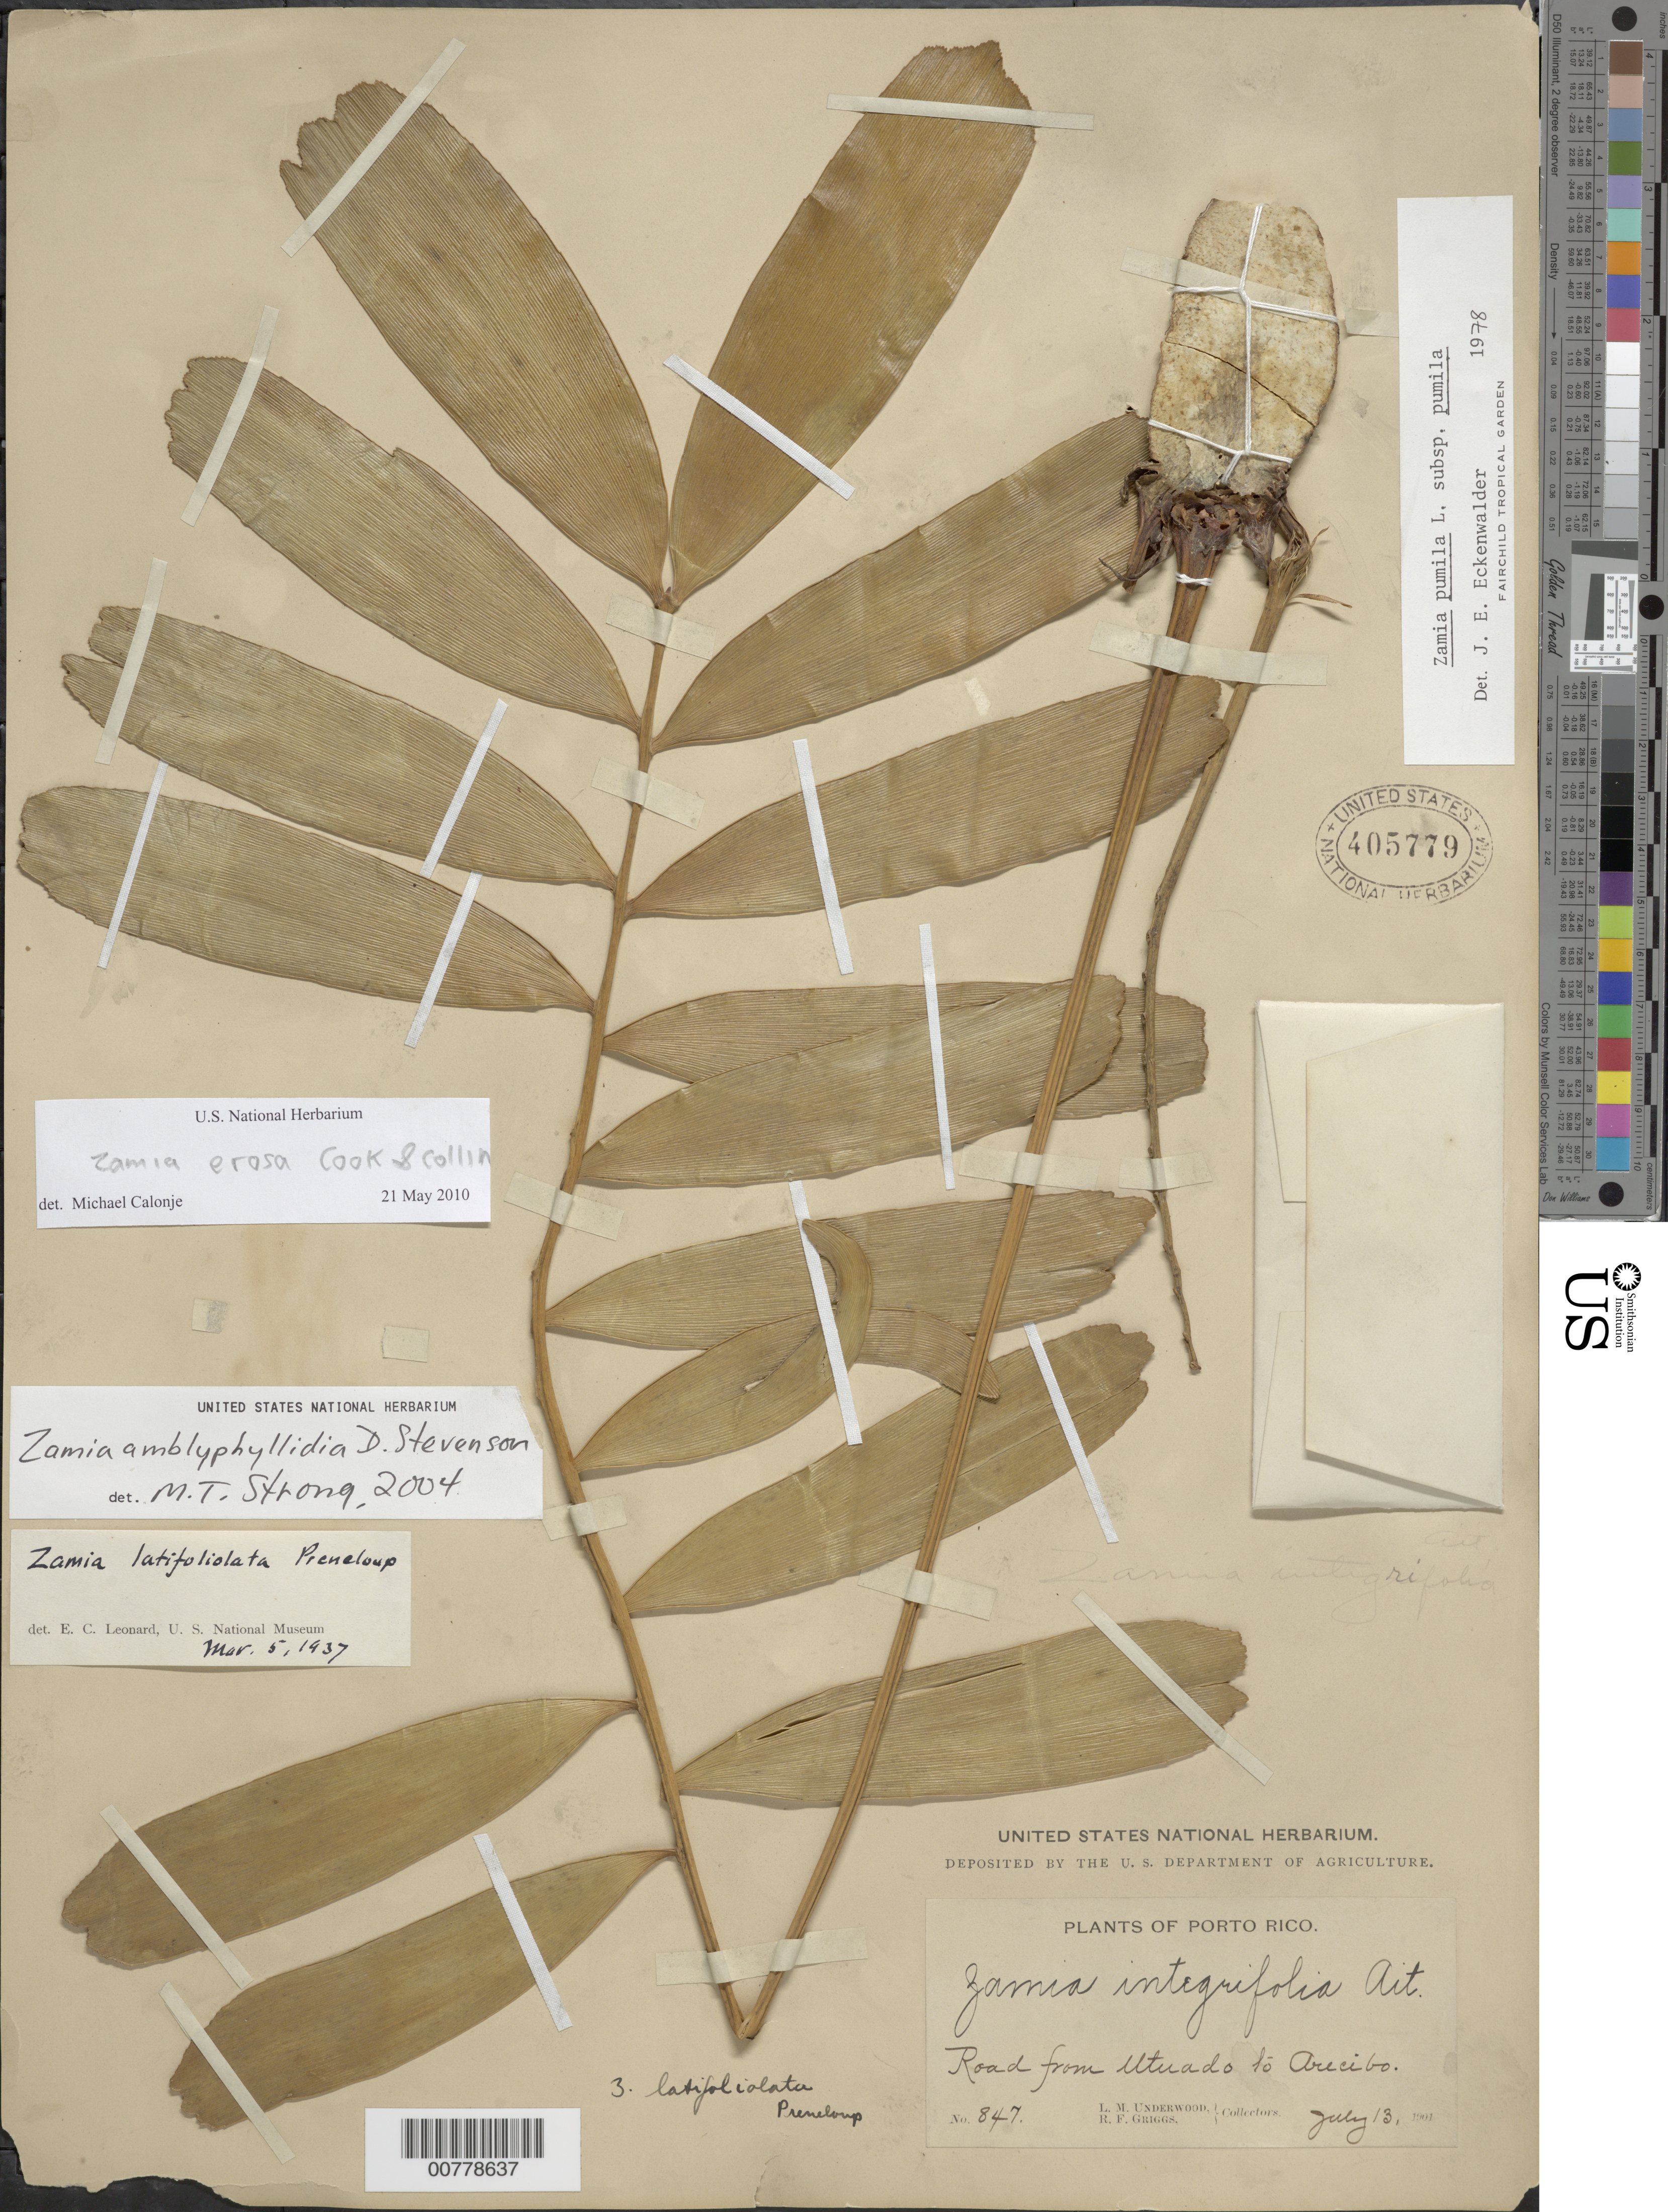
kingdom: Plantae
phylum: Tracheophyta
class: Cycadopsida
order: Cycadales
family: Zamiaceae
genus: Zamia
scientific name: Zamia erosa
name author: O.F. Cook & G. N. Collins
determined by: Colonje, M.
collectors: L. M. Underwood & R. F. Griggs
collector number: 847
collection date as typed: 13 Jul 1901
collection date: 1901-07-13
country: Puerto Rico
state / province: Arecibo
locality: Road from Utuado to Arecibo.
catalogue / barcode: US 405779